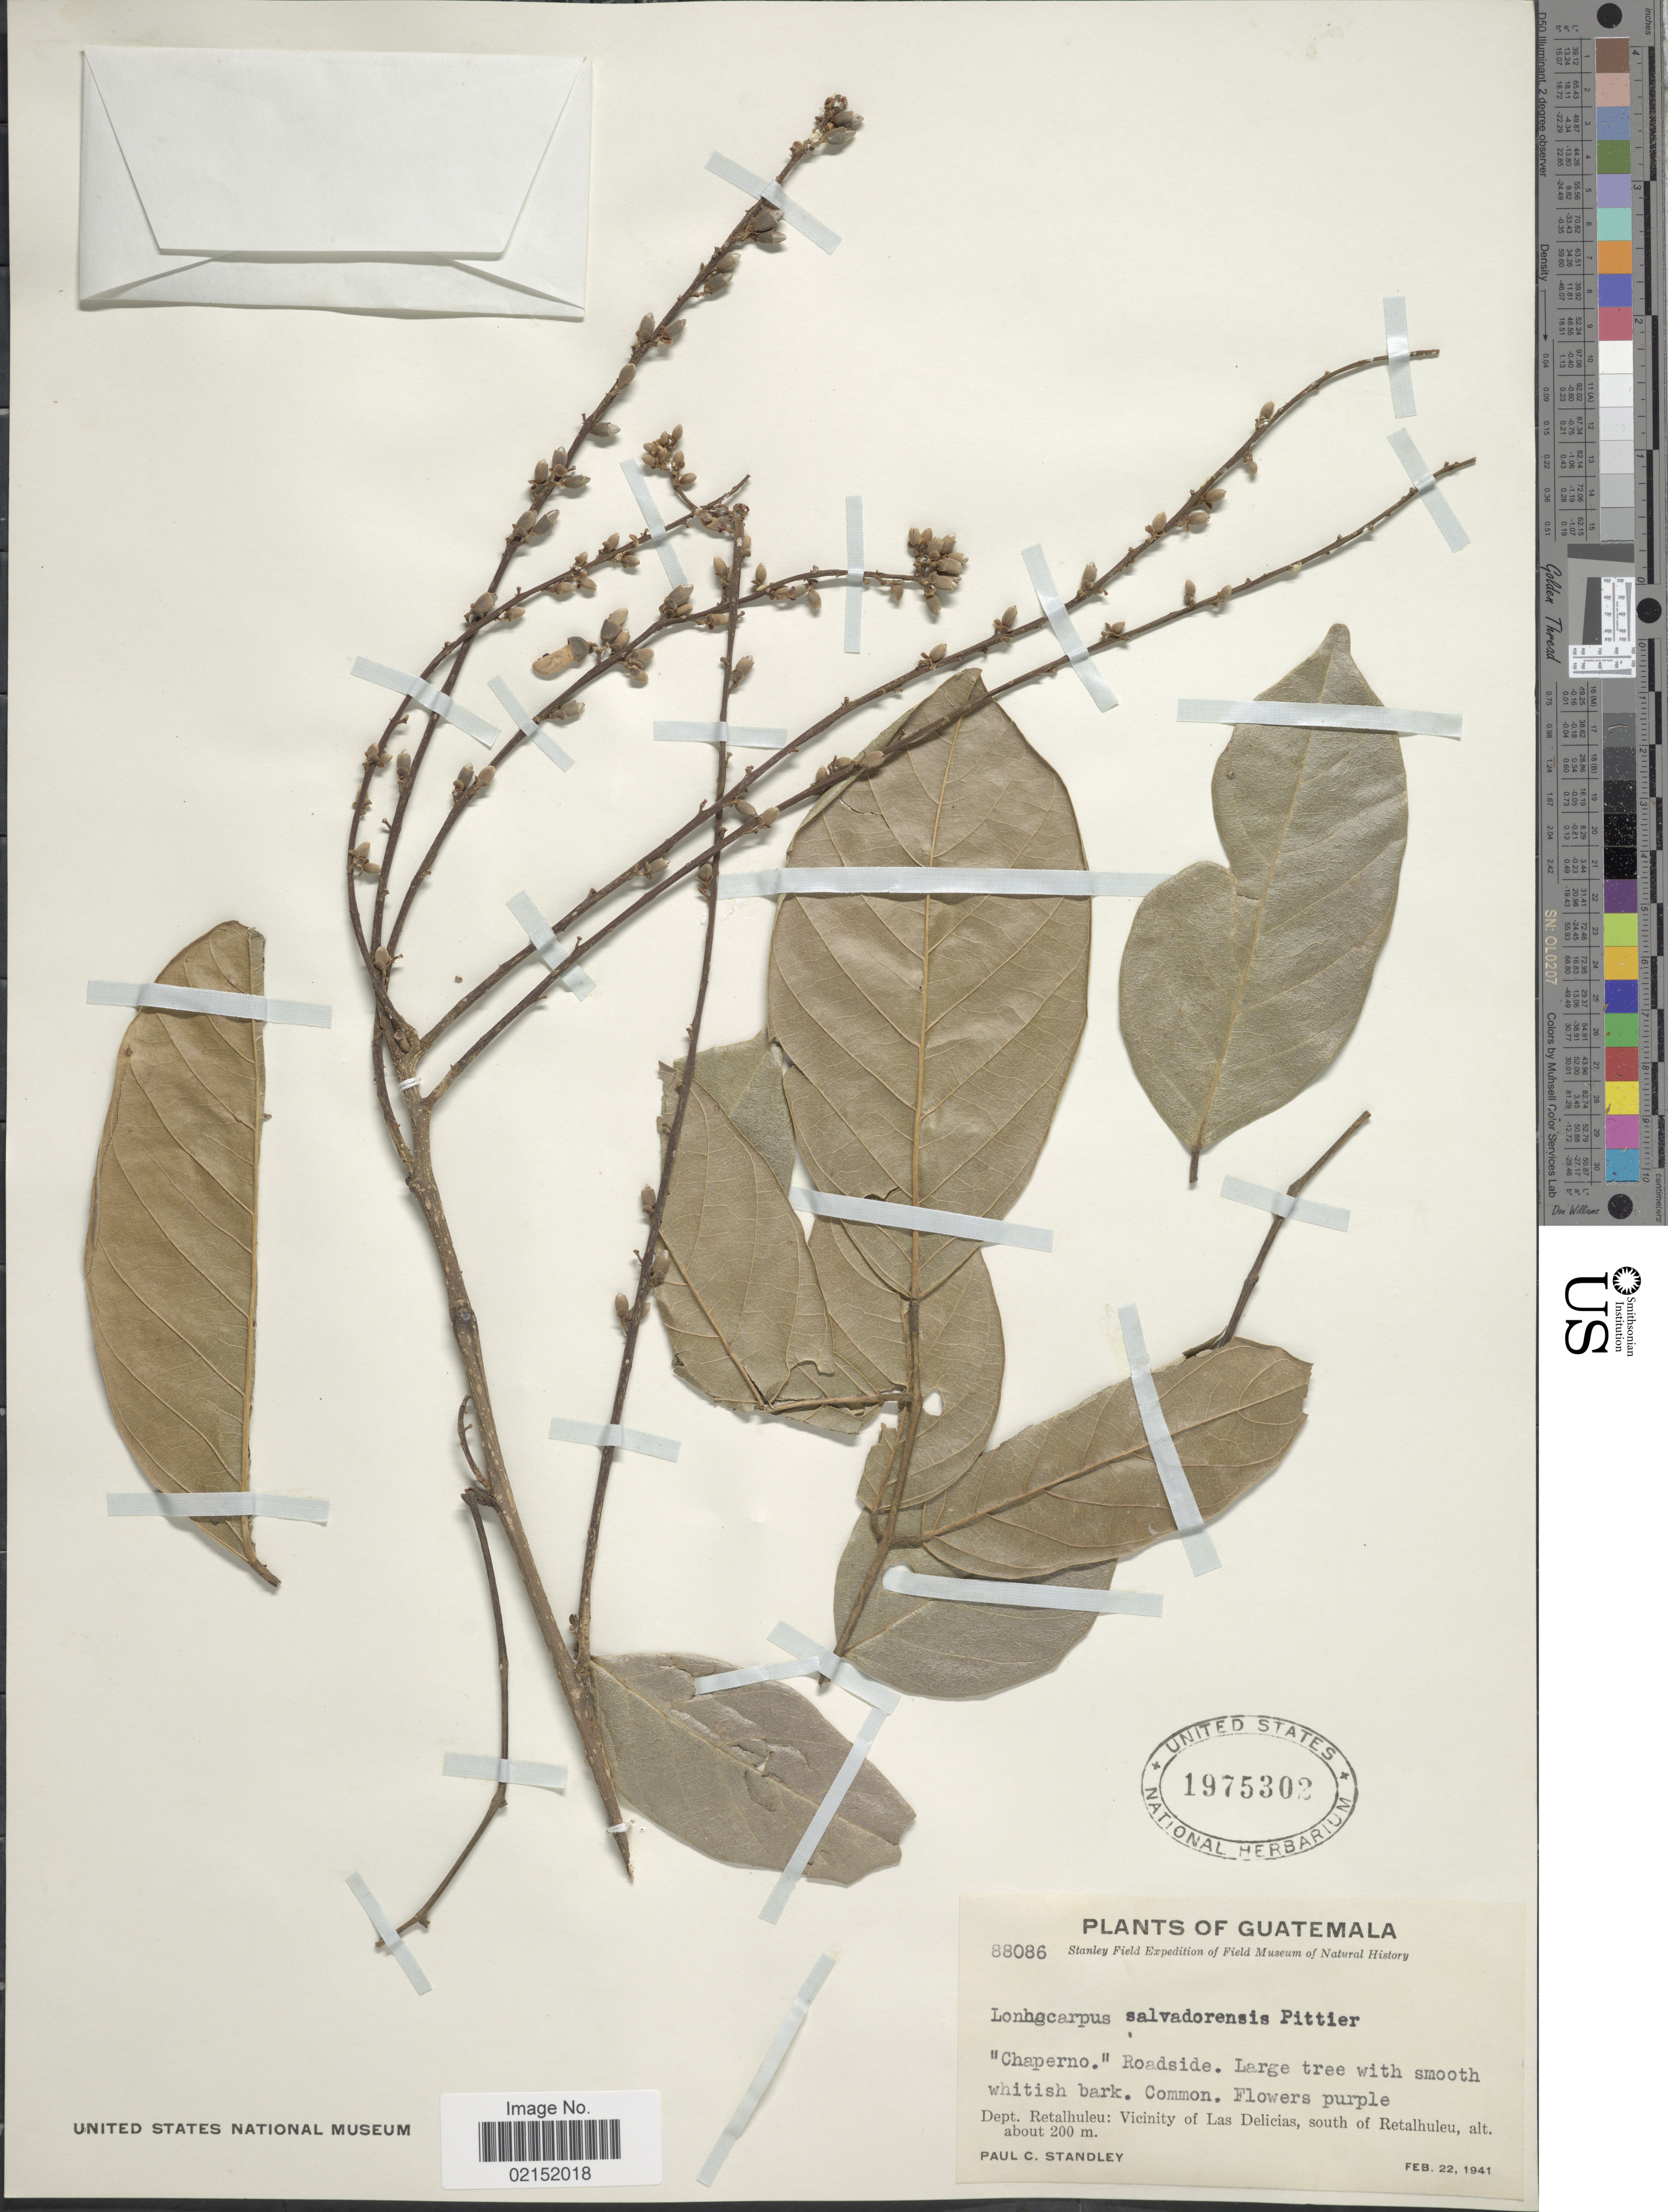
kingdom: Plantae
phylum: Tracheophyta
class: Magnoliopsida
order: Fabales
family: Fabaceae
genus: Lonchocarpus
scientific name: Lonchocarpus salvadorensis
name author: Pittier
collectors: P. C. Standley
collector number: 88086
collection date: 1941-02-22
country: Guatemala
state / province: Retalhuleu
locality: Vicinity of Las Delicias, south of Retalhuleu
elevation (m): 200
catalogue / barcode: US 1975302